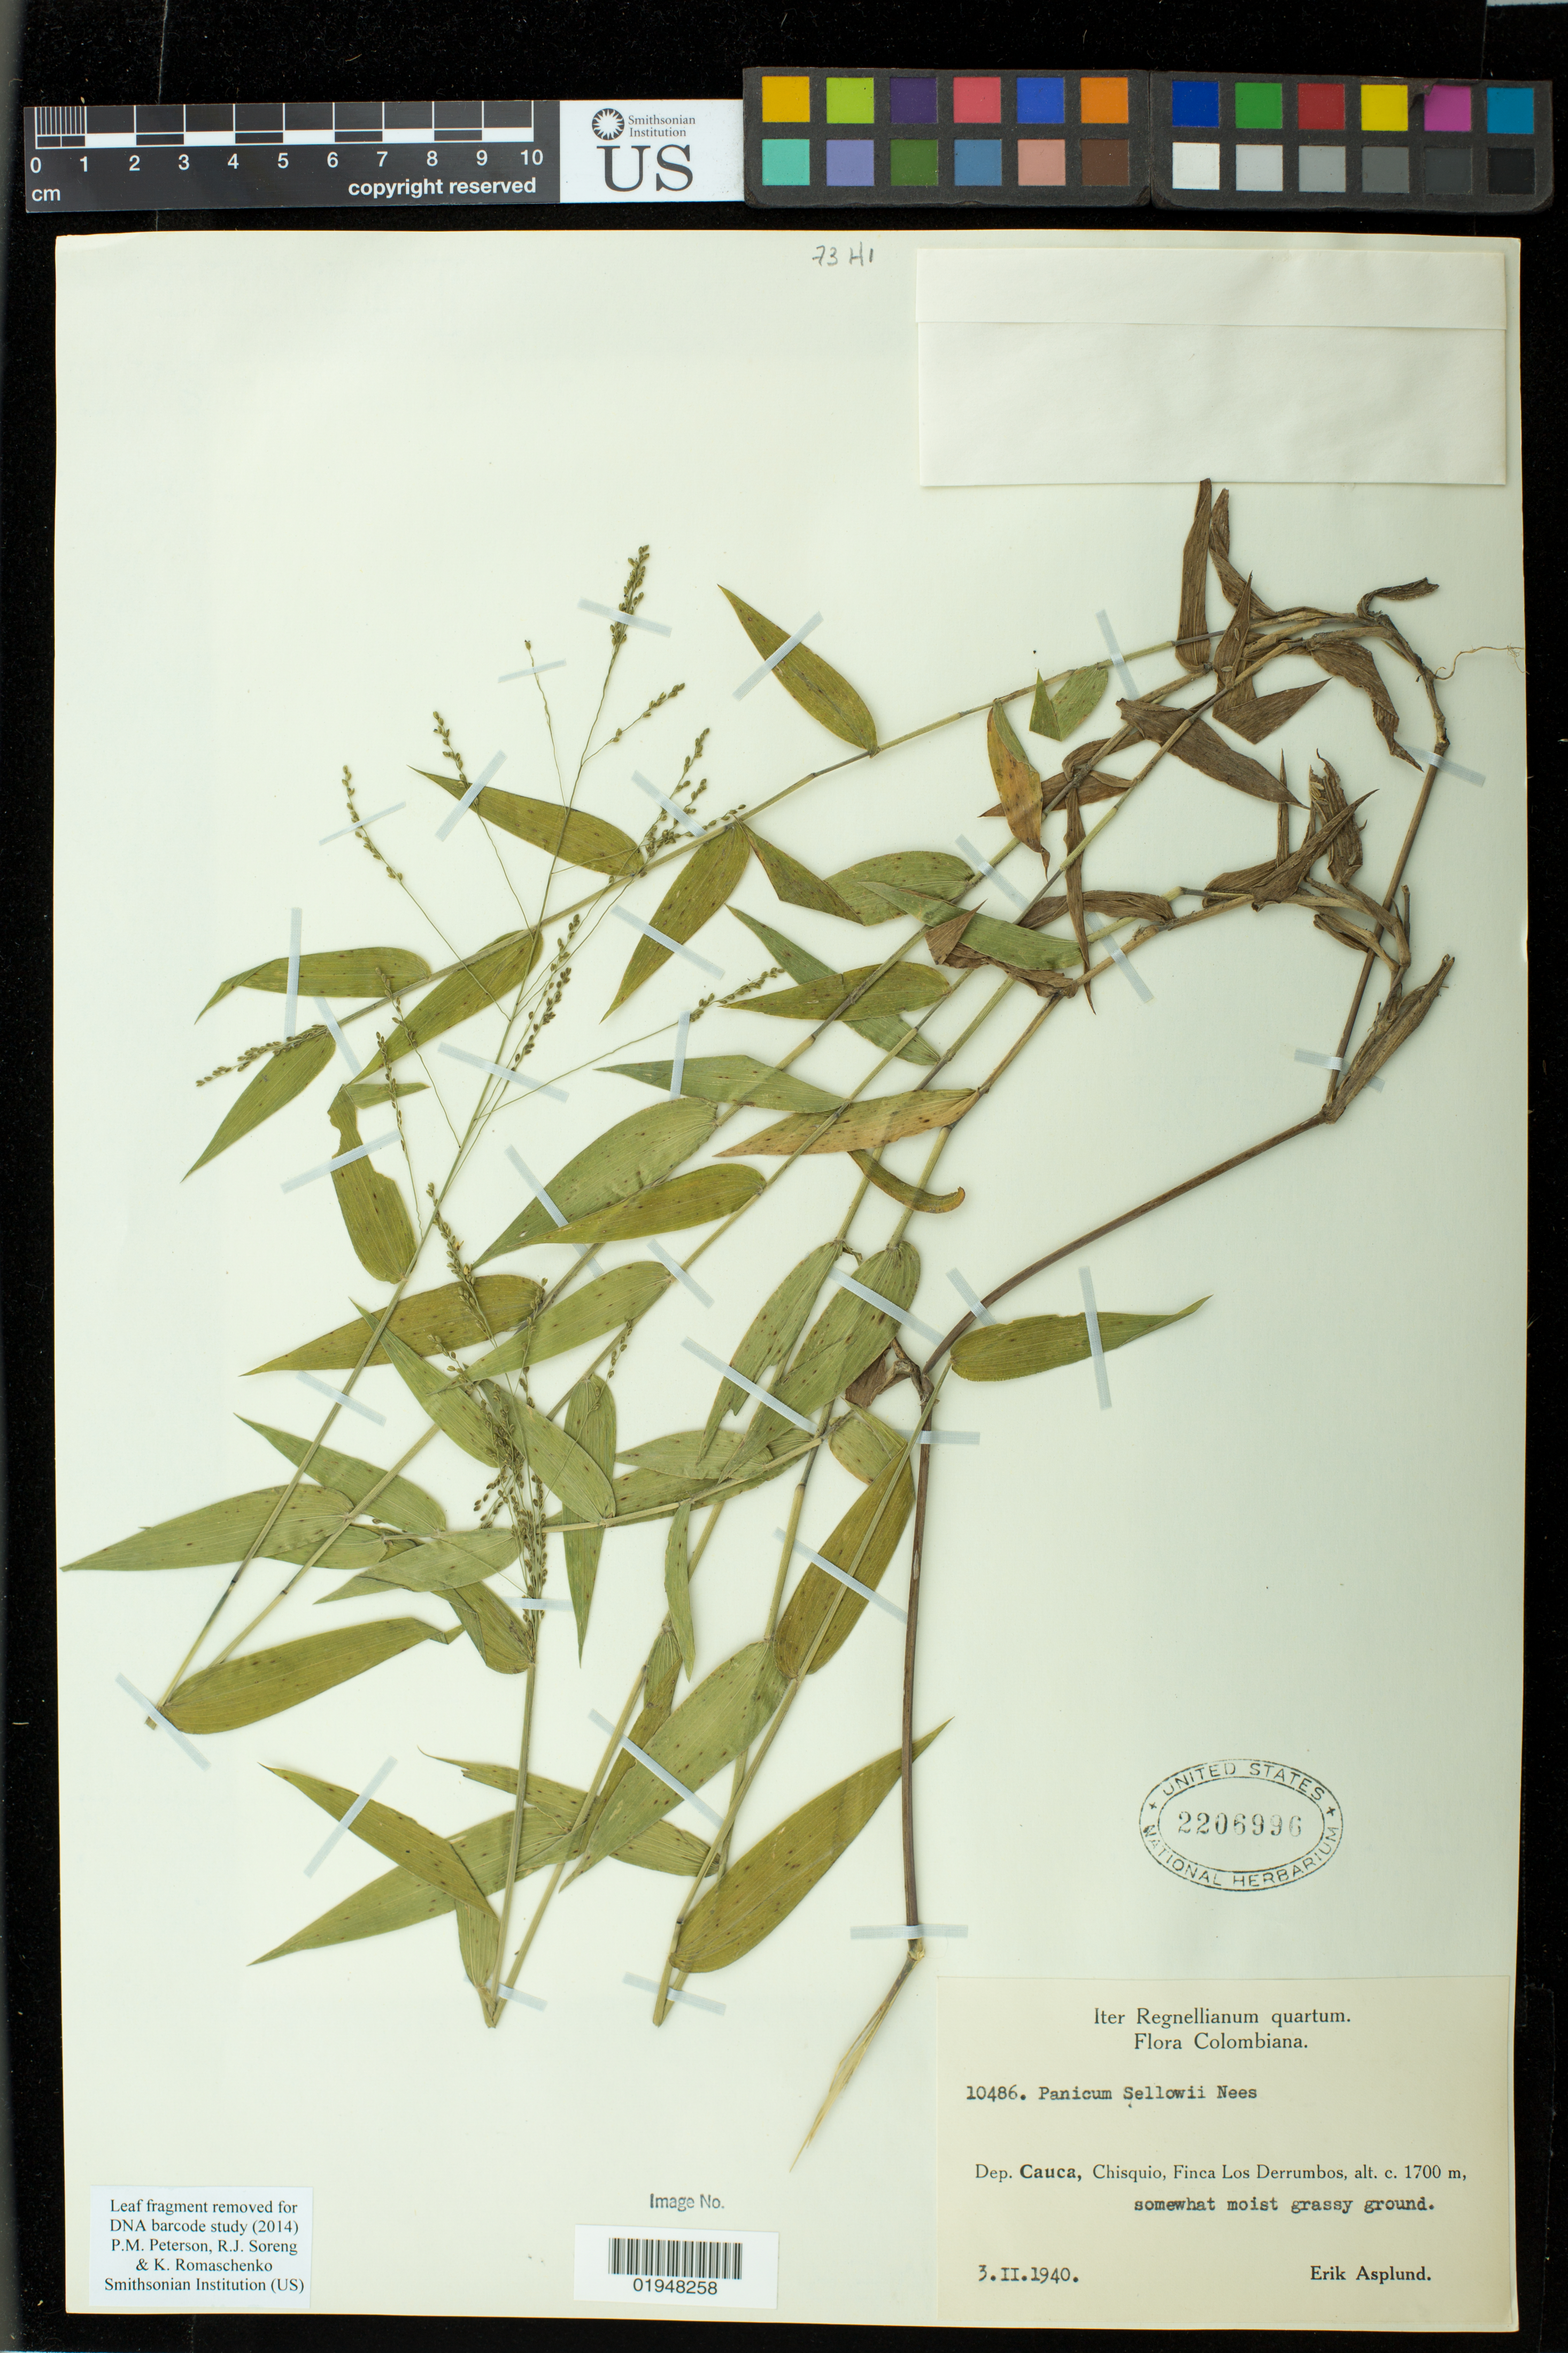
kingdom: Plantae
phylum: Tracheophyta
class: Liliopsida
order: Poales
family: Poaceae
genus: Panicum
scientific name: Panicum sellowii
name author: Nees in Mart.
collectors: E. Asplund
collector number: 10486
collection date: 1940-02-03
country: Colombia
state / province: Cauca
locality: Chisquio, Finca Los Derrumbos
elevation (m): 1700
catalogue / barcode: US 2206996